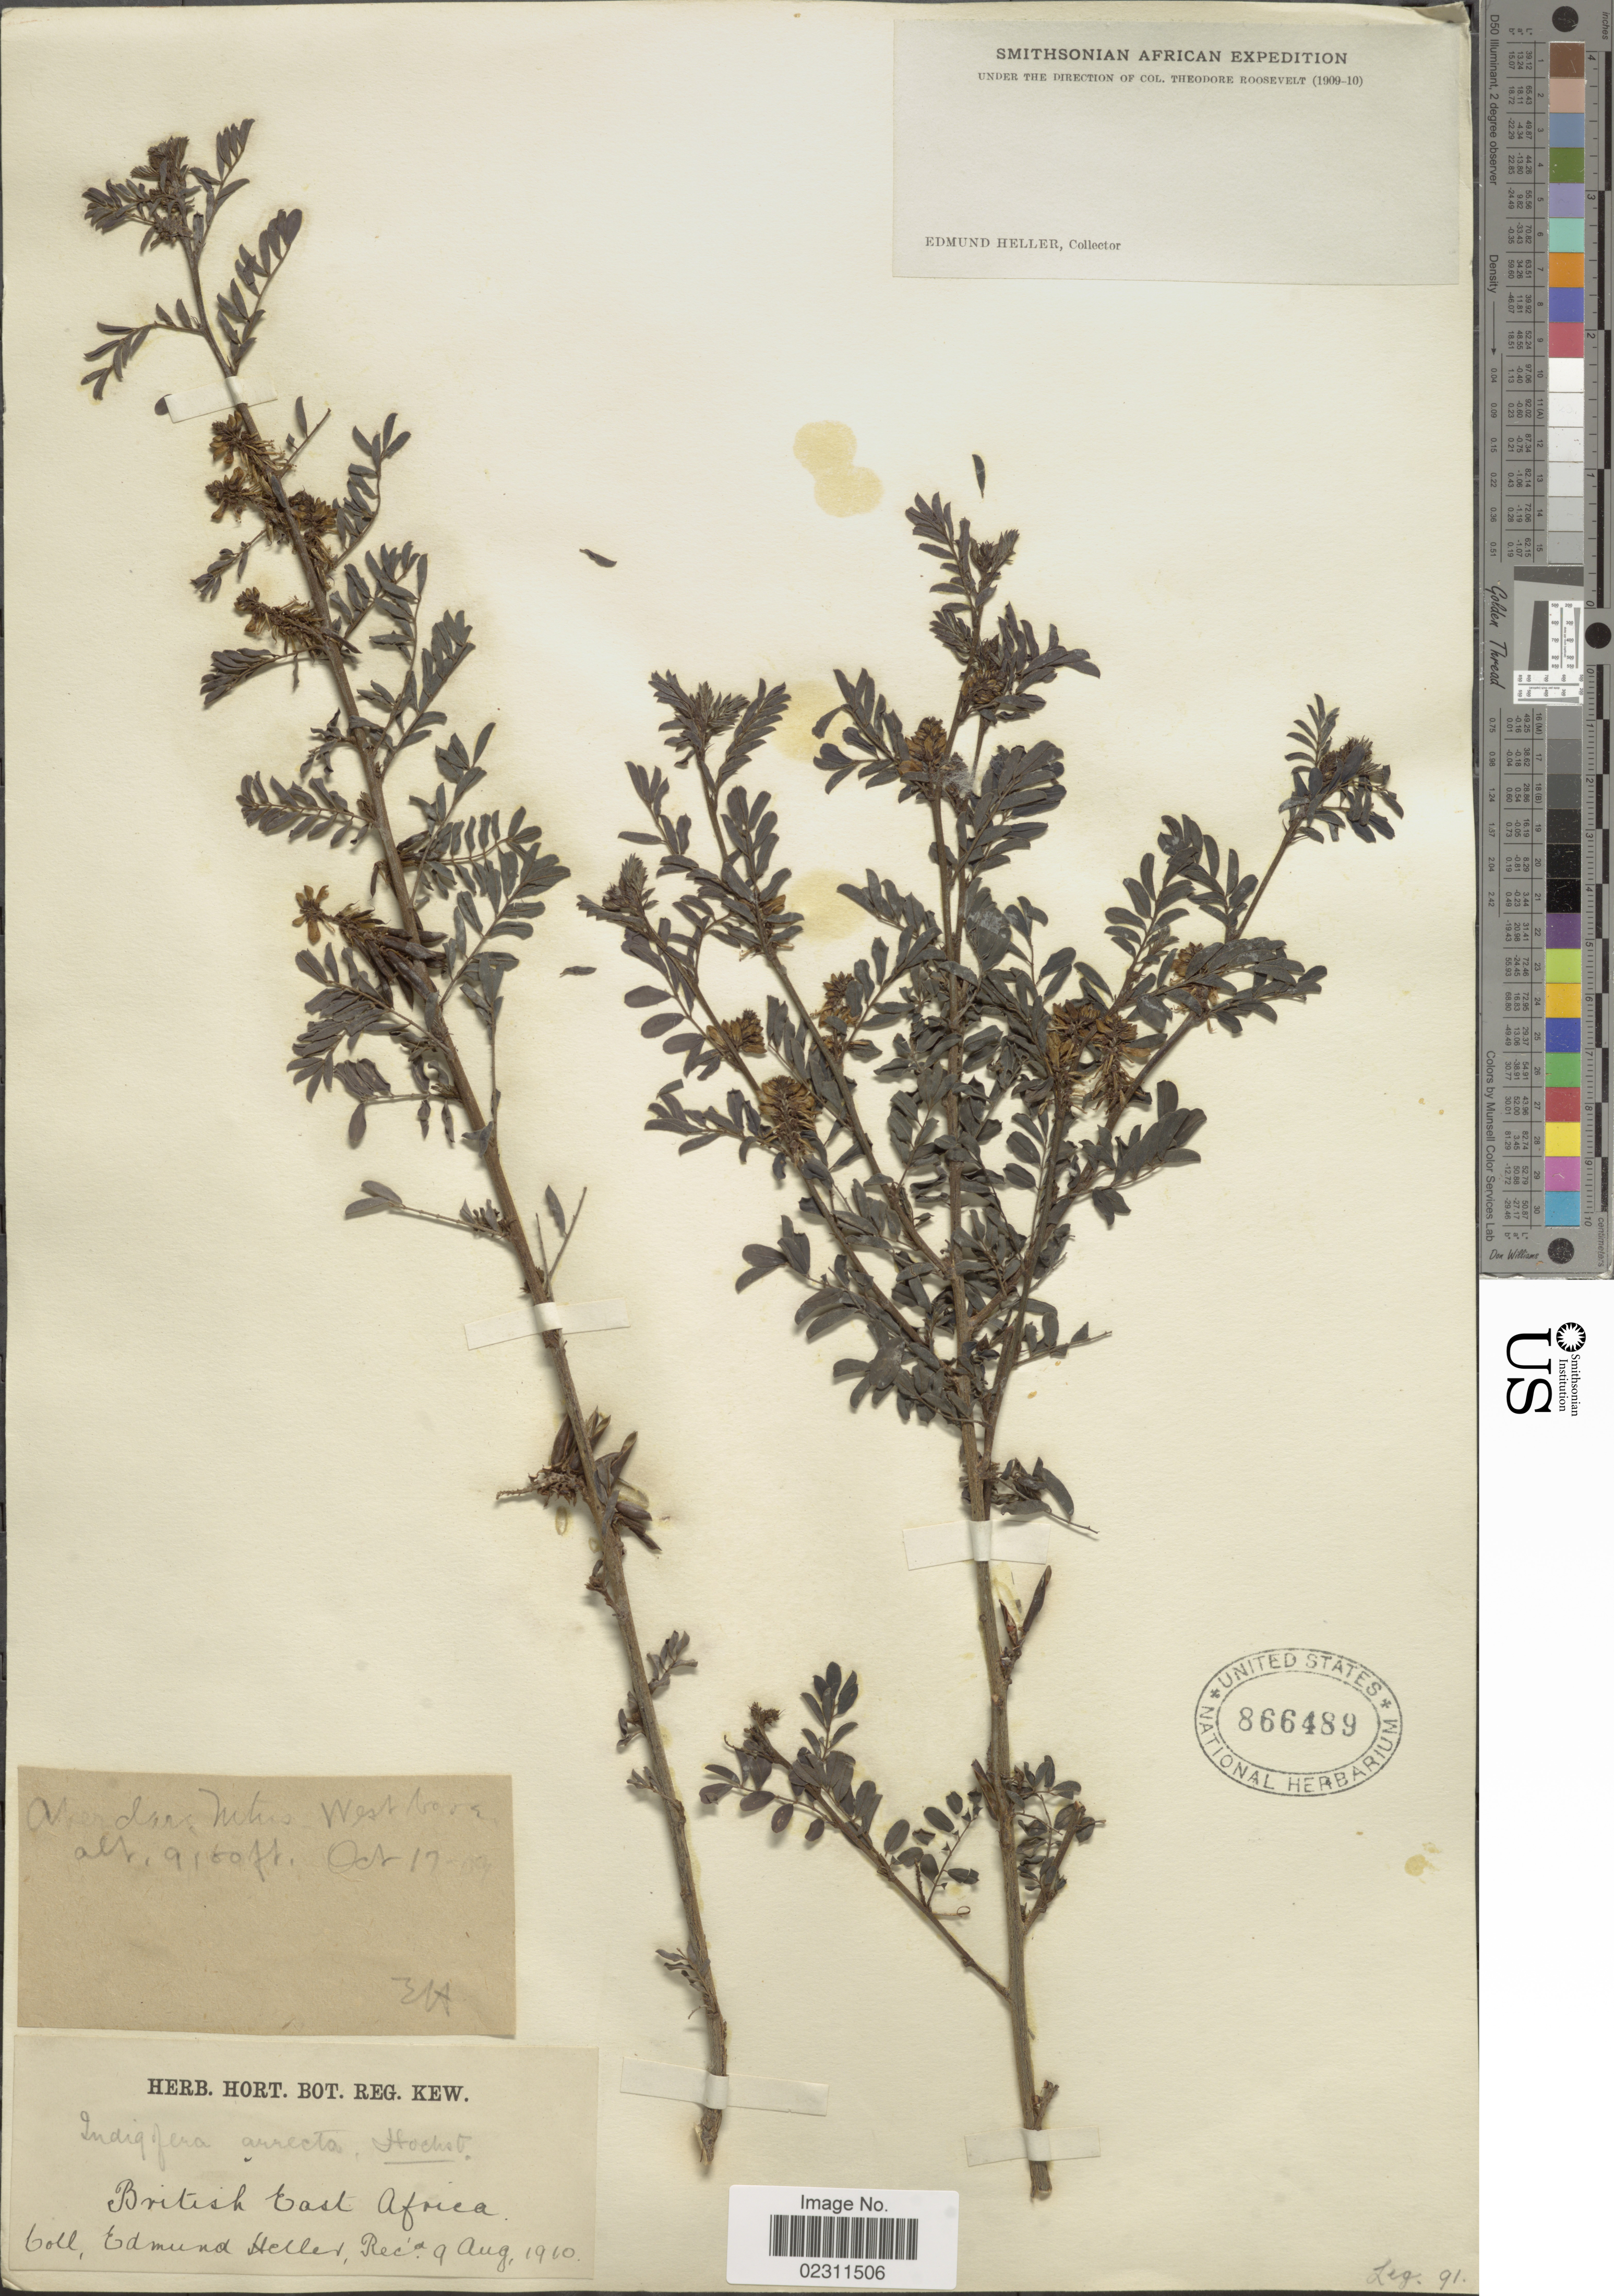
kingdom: Plantae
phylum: Tracheophyta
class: Magnoliopsida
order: Fabales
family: Fabaceae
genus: Indigofera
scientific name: Indigofera arrecta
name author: Hochst. ex A. Rich.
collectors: E. Heller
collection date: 1910-08-09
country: Kenya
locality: British East Africa, Aberdare Mountains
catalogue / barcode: US 866489